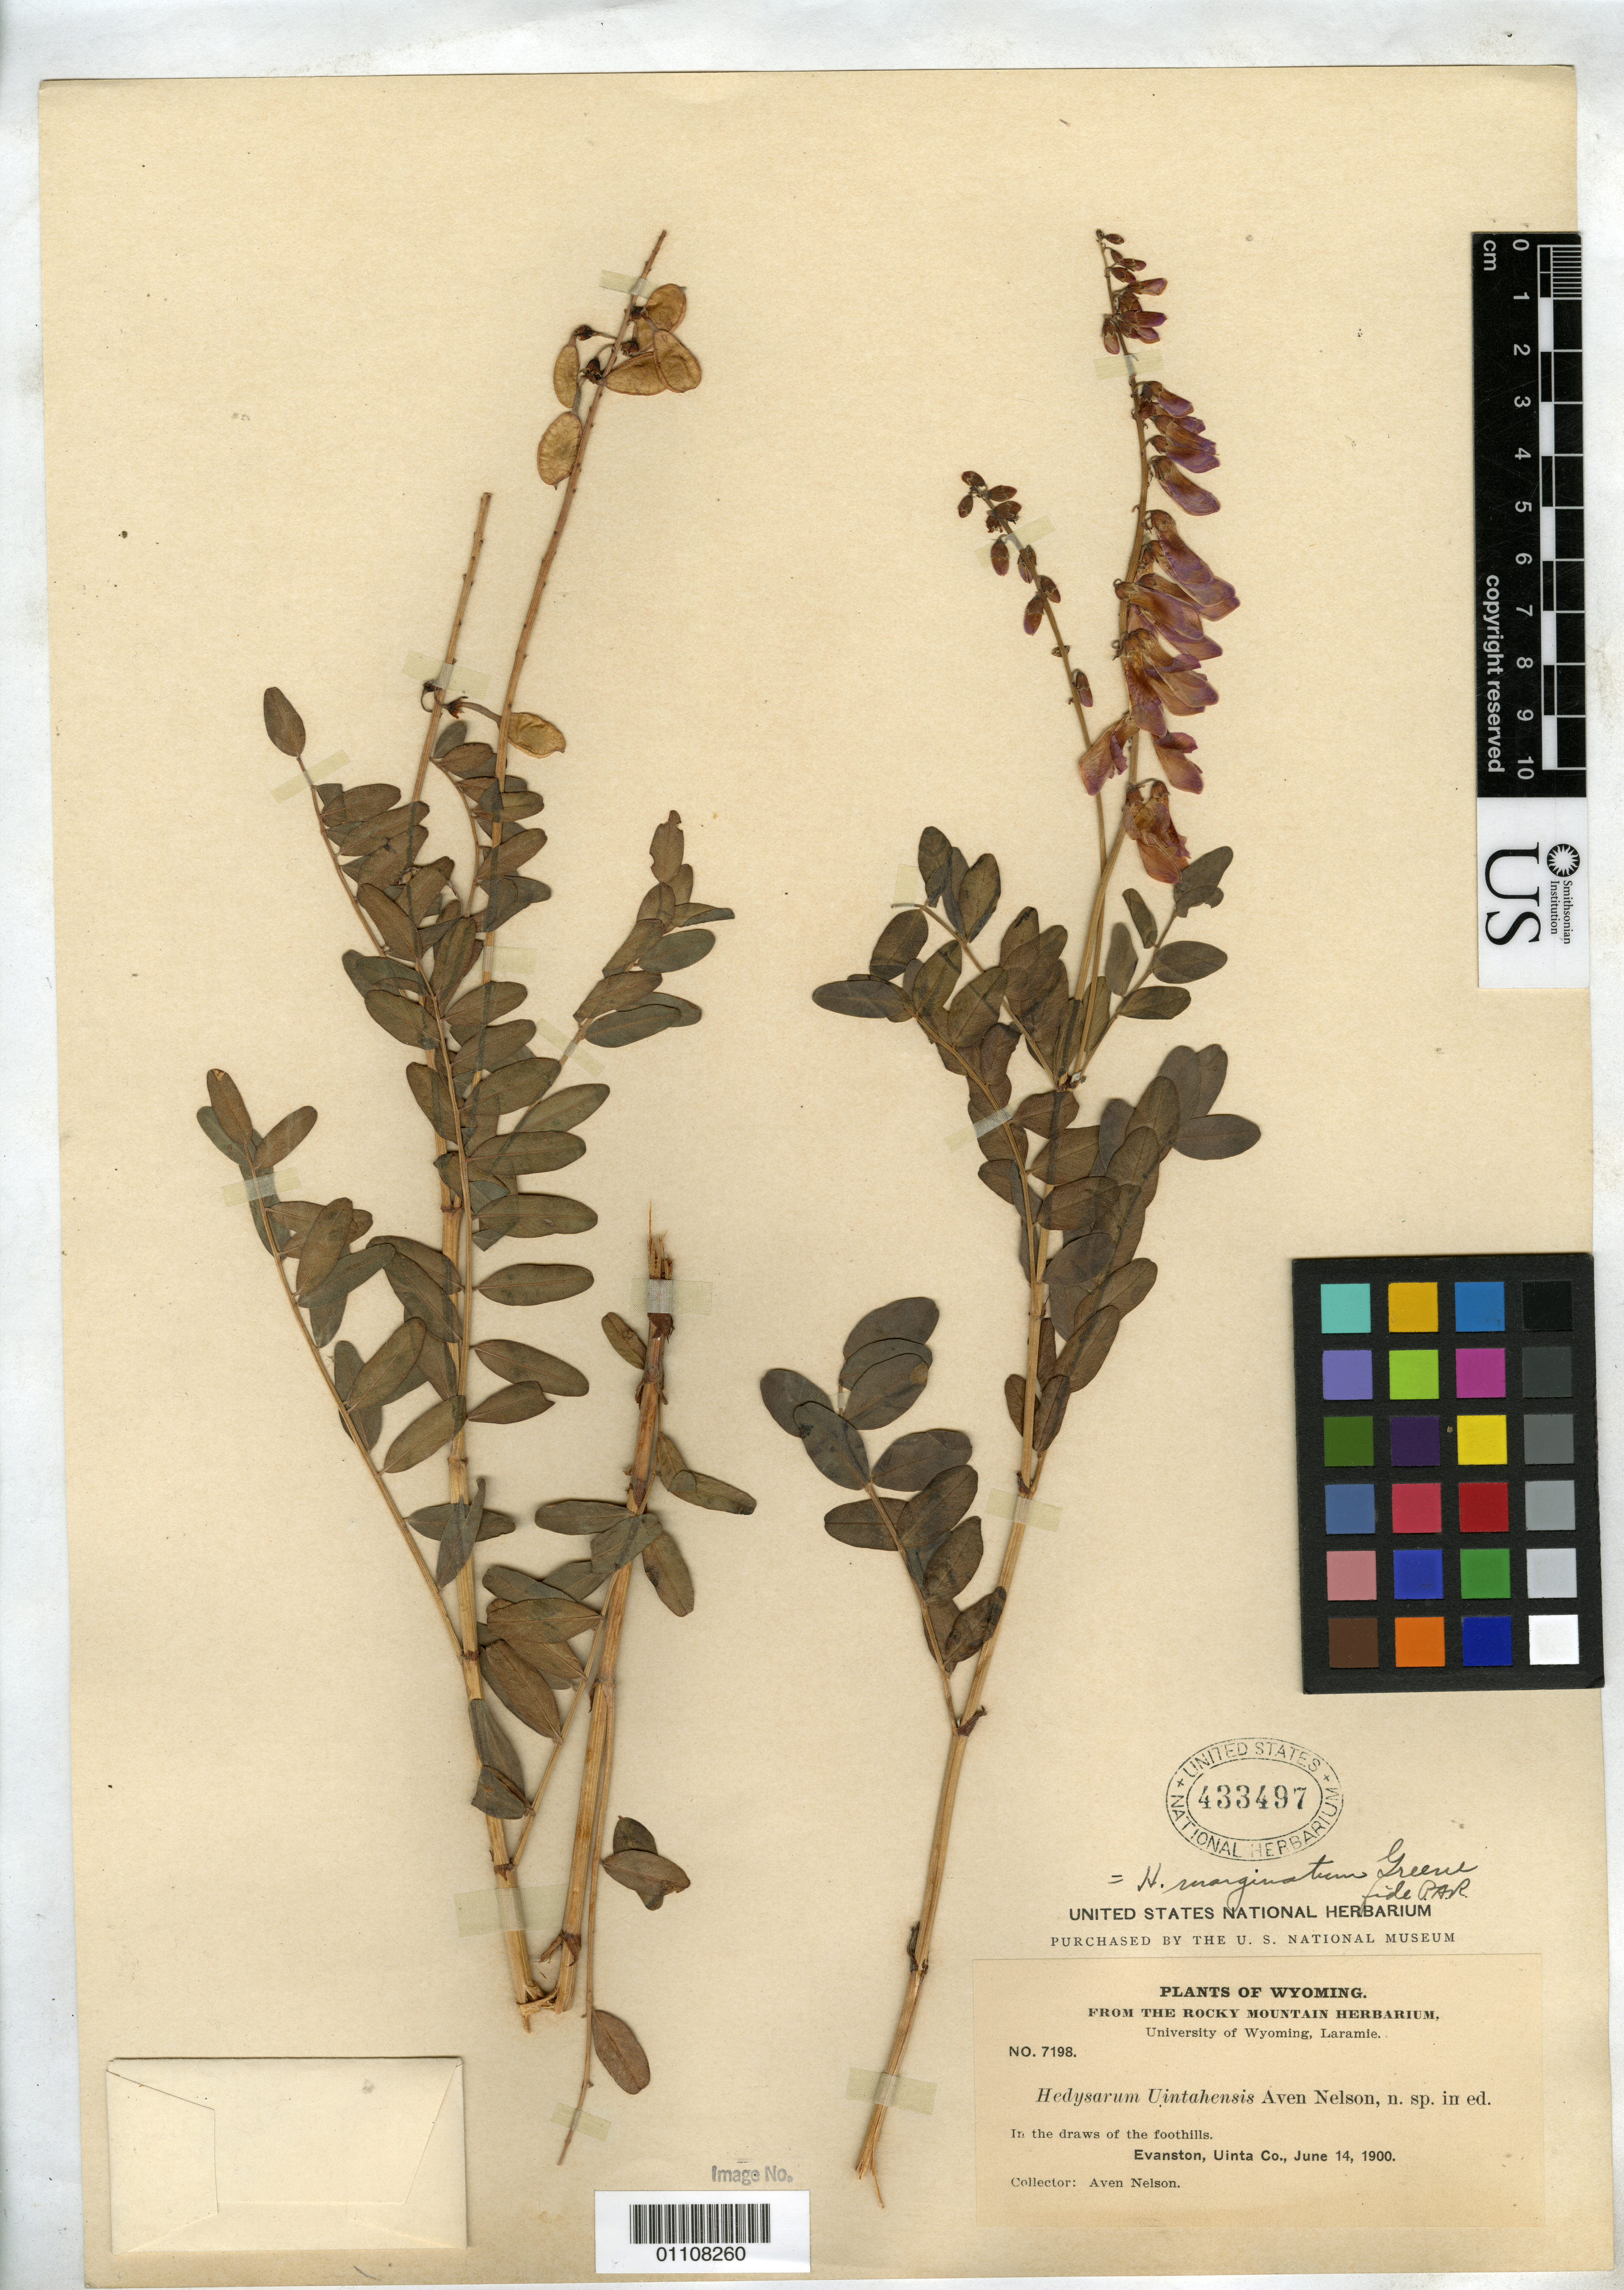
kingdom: Plantae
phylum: Tracheophyta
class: Magnoliopsida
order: Fabales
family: Fabaceae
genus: Hedysarum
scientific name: Hedysarum uintahense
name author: A. Nelson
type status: Isotype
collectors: A. Nelson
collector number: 7198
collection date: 1900-06-14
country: United States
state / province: Wyoming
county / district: Uinta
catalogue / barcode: US 433497